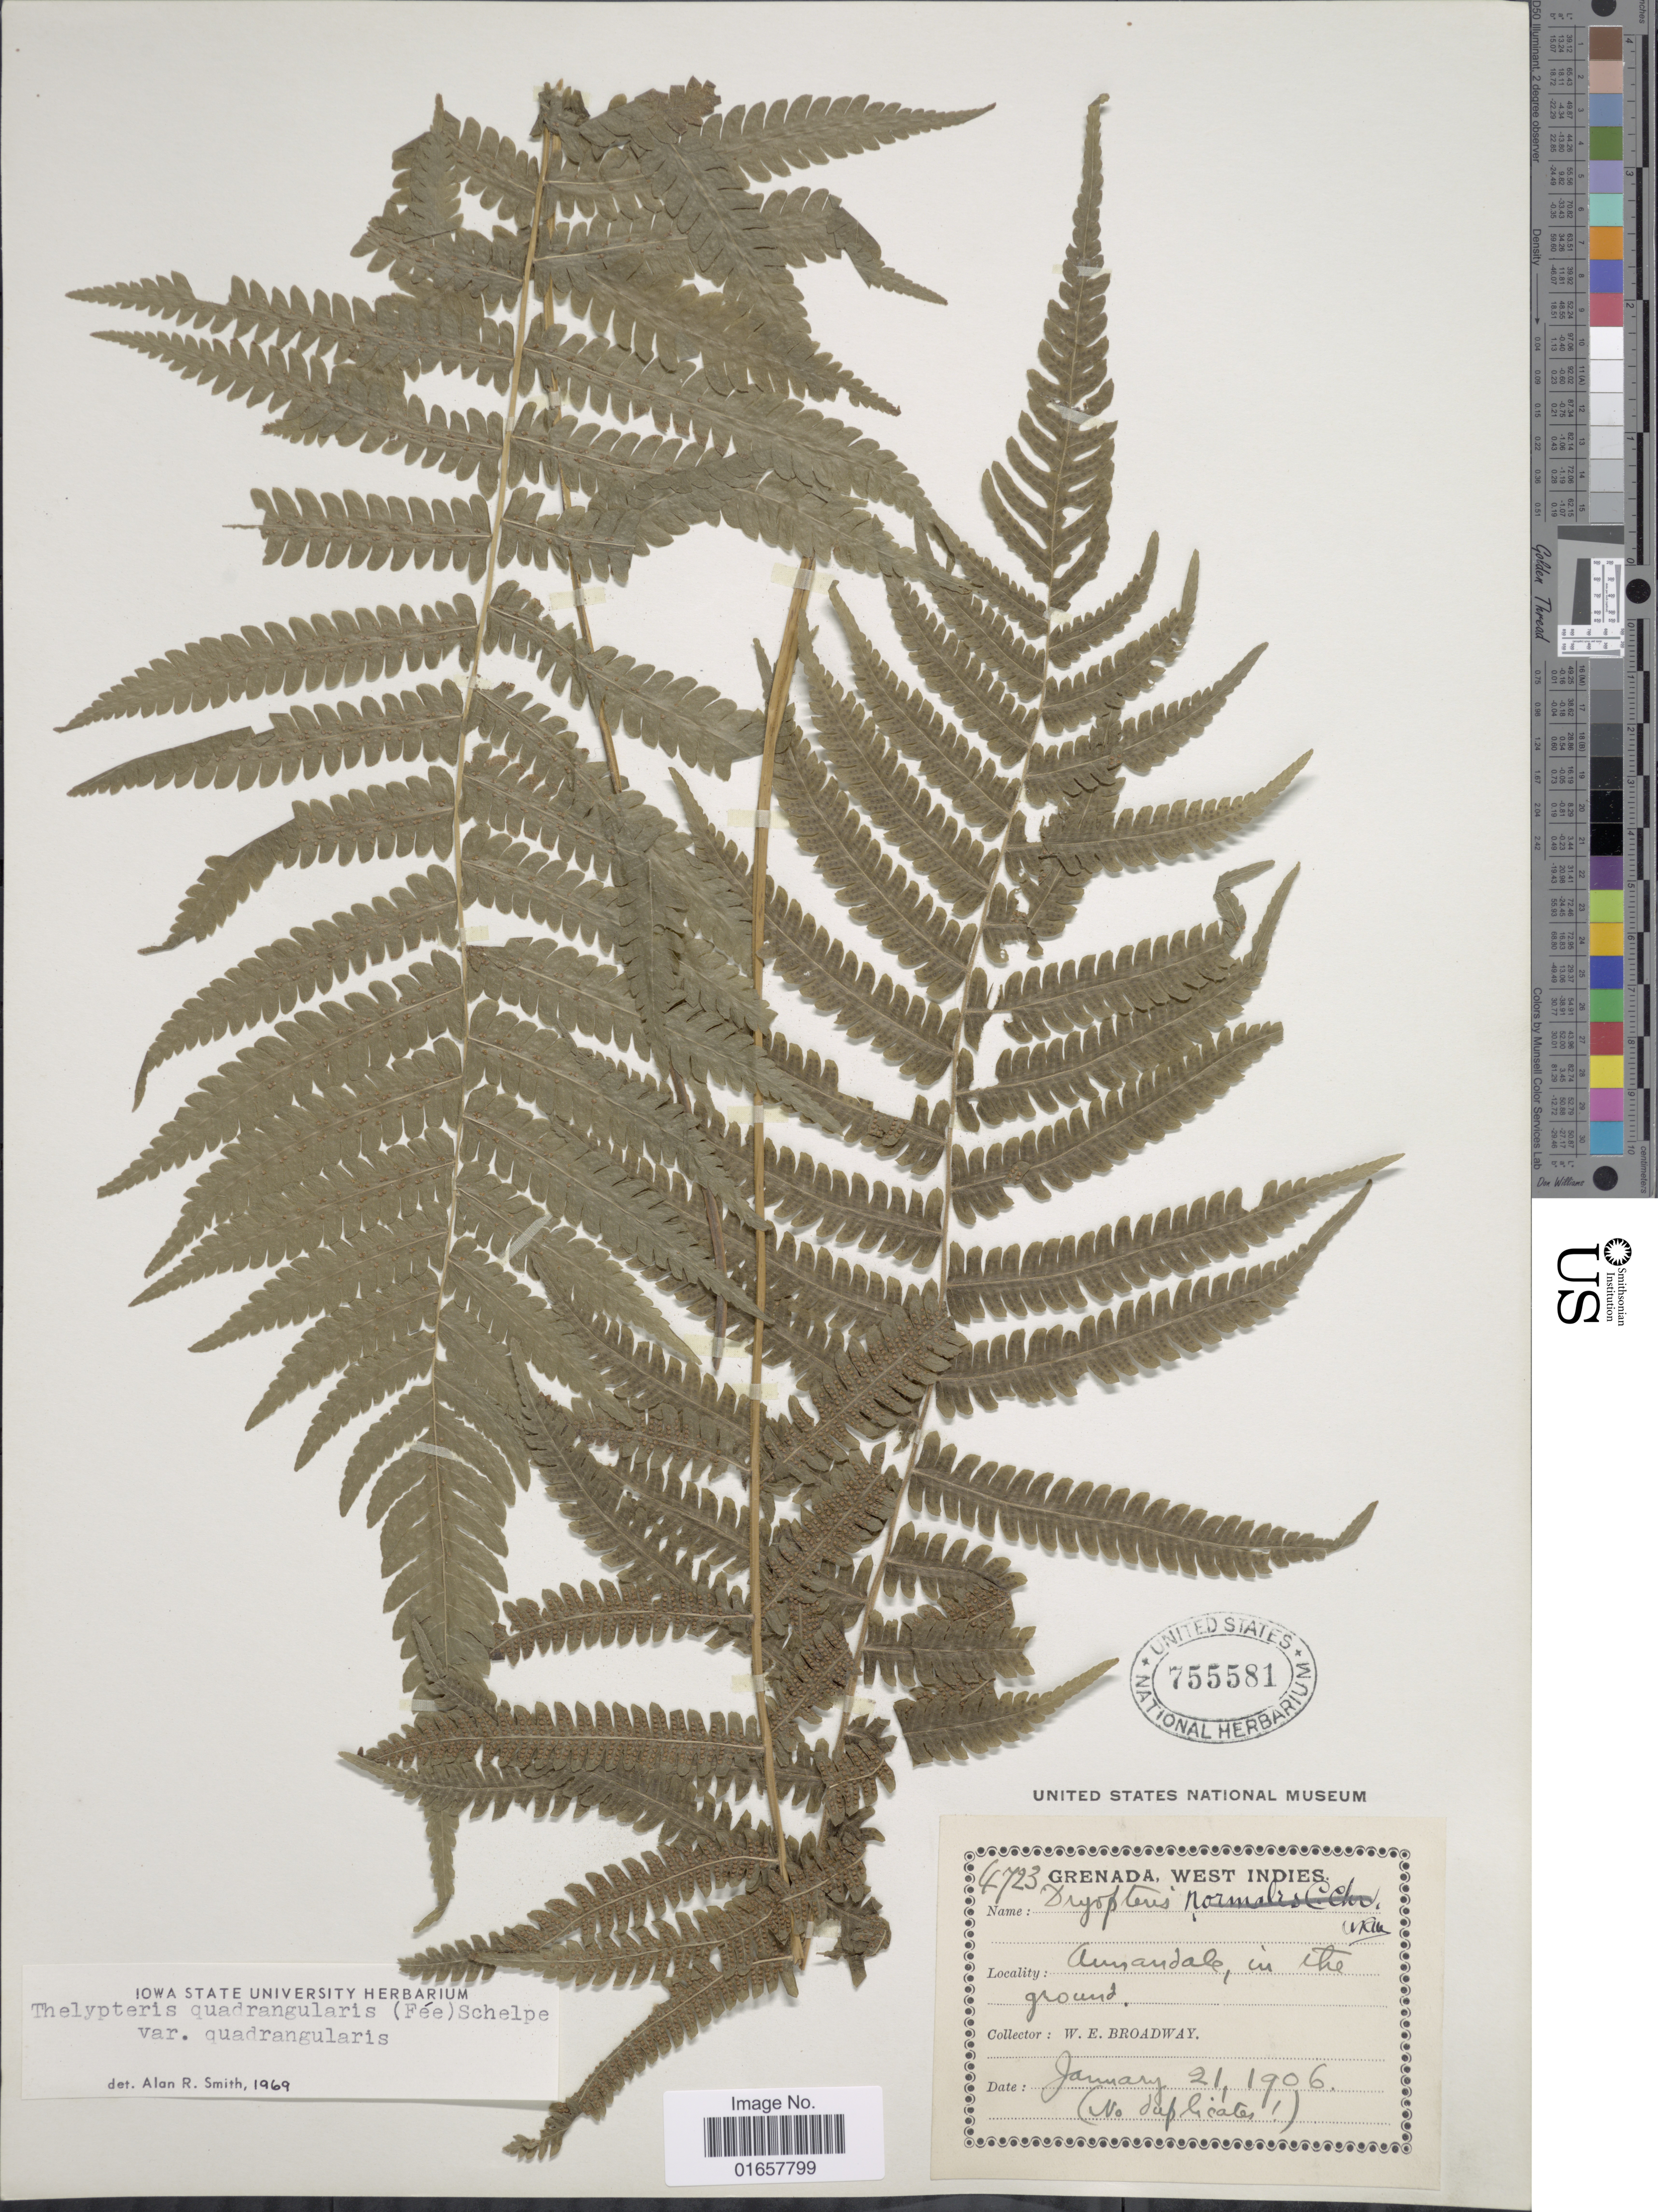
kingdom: Plantae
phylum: Tracheophyta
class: Polypodiopsida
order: Polypodiales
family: Thelypteridaceae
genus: Christella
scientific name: Christella hispidula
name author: (Decne.) Holttum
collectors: W. E. Broadway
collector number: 4723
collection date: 1906-01-21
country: Grenada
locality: Grenada, West Indies, Ammandale, in the ground.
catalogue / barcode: US 755581